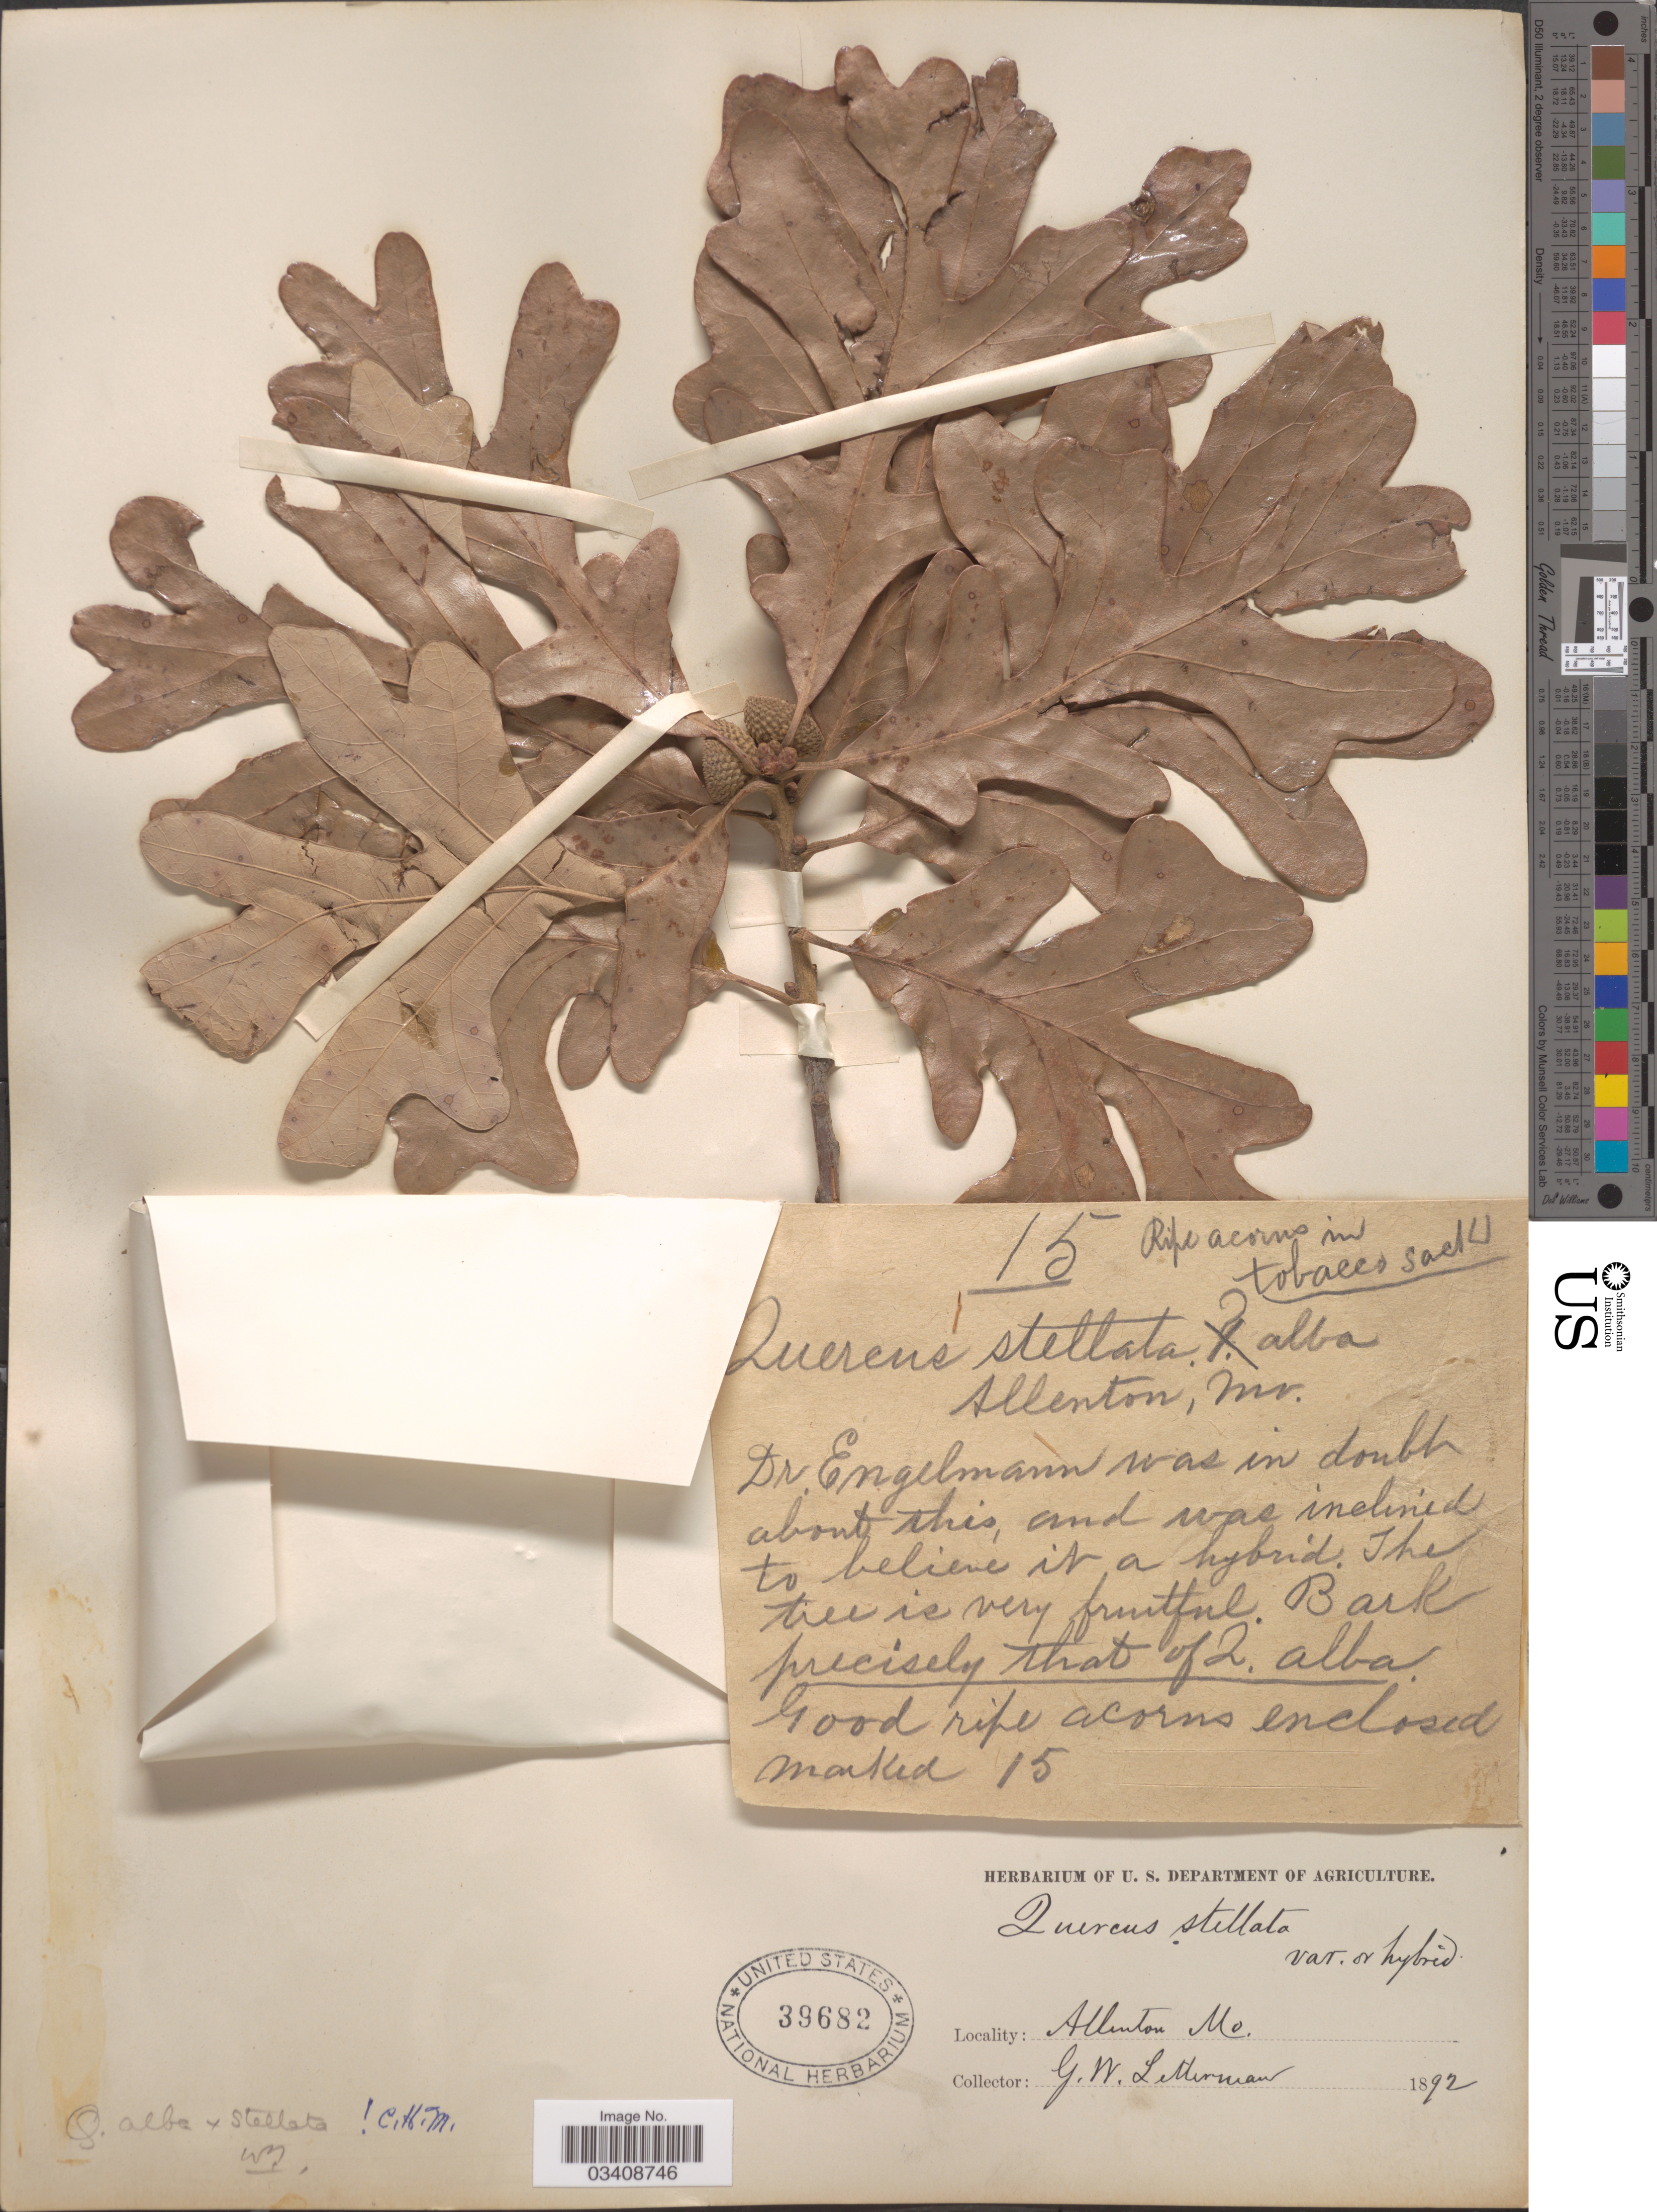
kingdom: Plantae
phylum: Tracheophyta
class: Magnoliopsida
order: Fagales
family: Fagaceae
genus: Quercus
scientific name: Quercus stellata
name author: Wangenh.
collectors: G. W. Letterman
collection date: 1892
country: United States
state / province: Missouri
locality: Allenton.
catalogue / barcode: US 39682